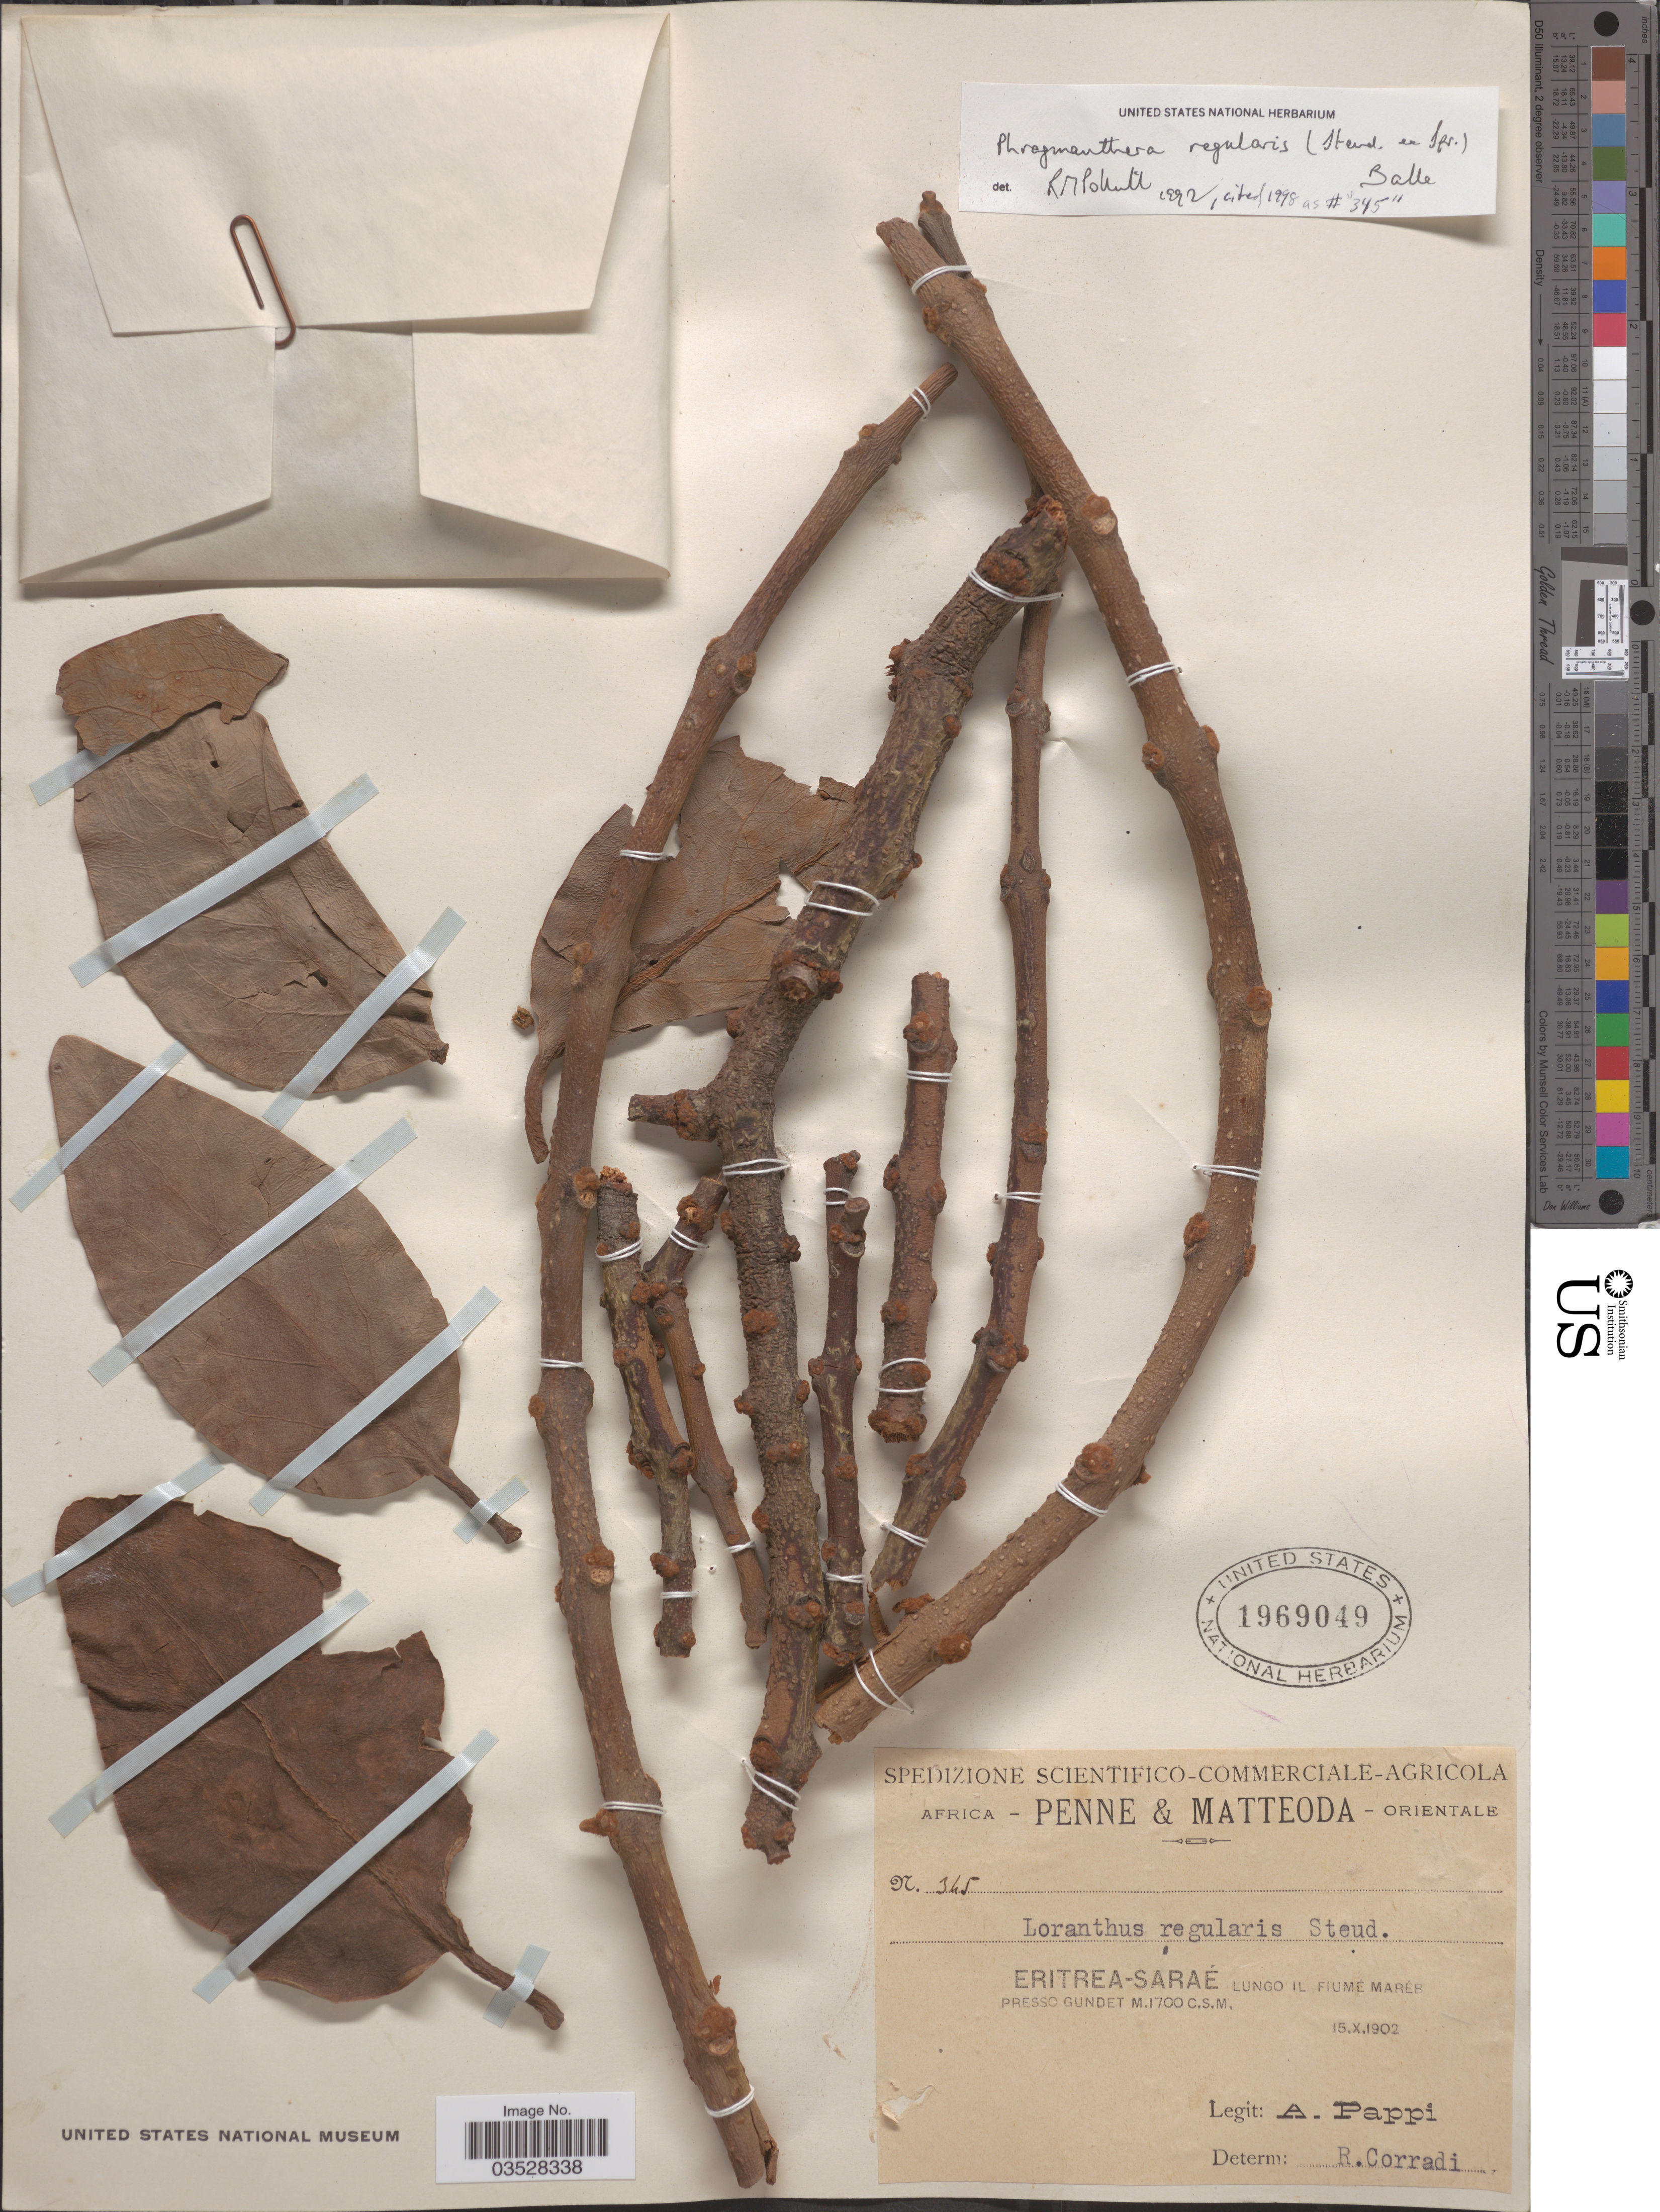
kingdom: Plantae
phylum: Tracheophyta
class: Magnoliopsida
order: Santalales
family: Loranthaceae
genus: Phragmanthera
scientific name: Phragmanthera regularis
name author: (Steud. ex Sprague) M.G. Gilbert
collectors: A. Pappi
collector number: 345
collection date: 1902-10-15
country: Eritrea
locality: Eritrea-Saraé Lungo il Fiumé Maréb Presso Gundet.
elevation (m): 1700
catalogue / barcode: US 1969049